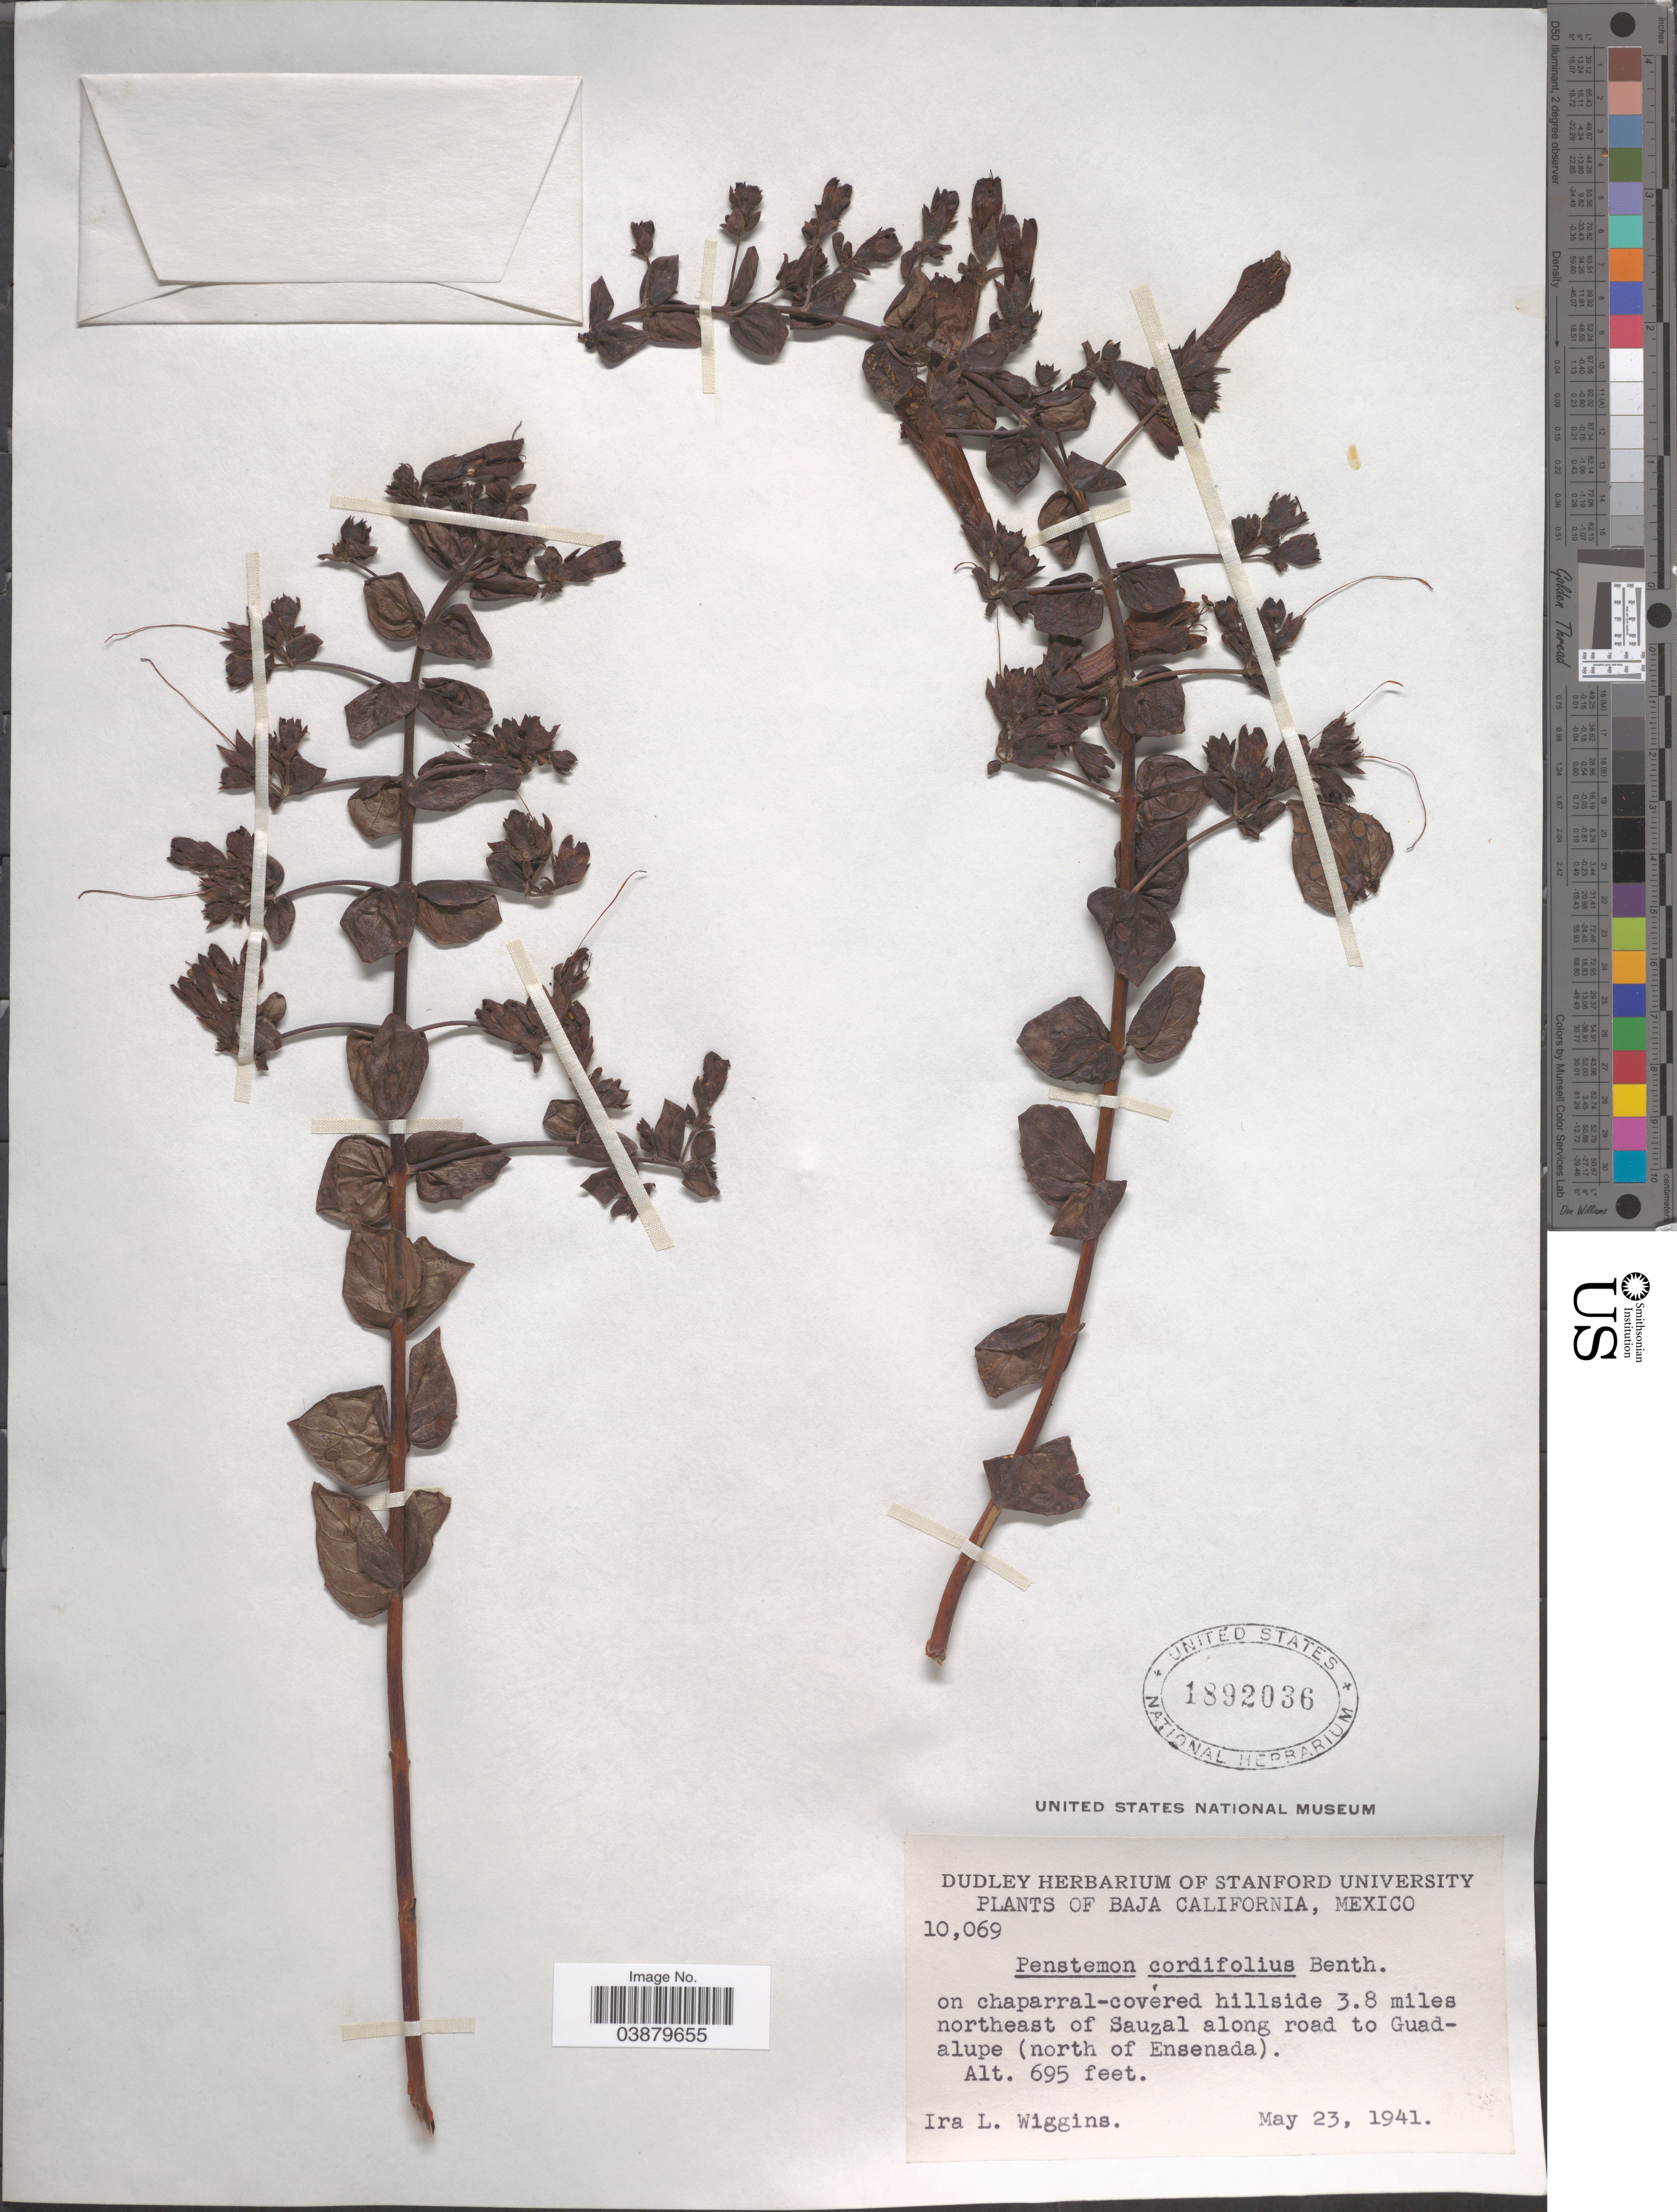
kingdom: Plantae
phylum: Tracheophyta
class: Magnoliopsida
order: Lamiales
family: Plantaginaceae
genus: Penstemon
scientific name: Penstemon cordifolius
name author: Benth.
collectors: I. L. Wiggins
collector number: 10069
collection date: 1941-05-23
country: Mexico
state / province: Baja California Norte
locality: On chaparral-covered hillside 3.8 miles northeast of Sauzal along road to Guadalupe (north of Ensenada).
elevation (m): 212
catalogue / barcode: US 1892036